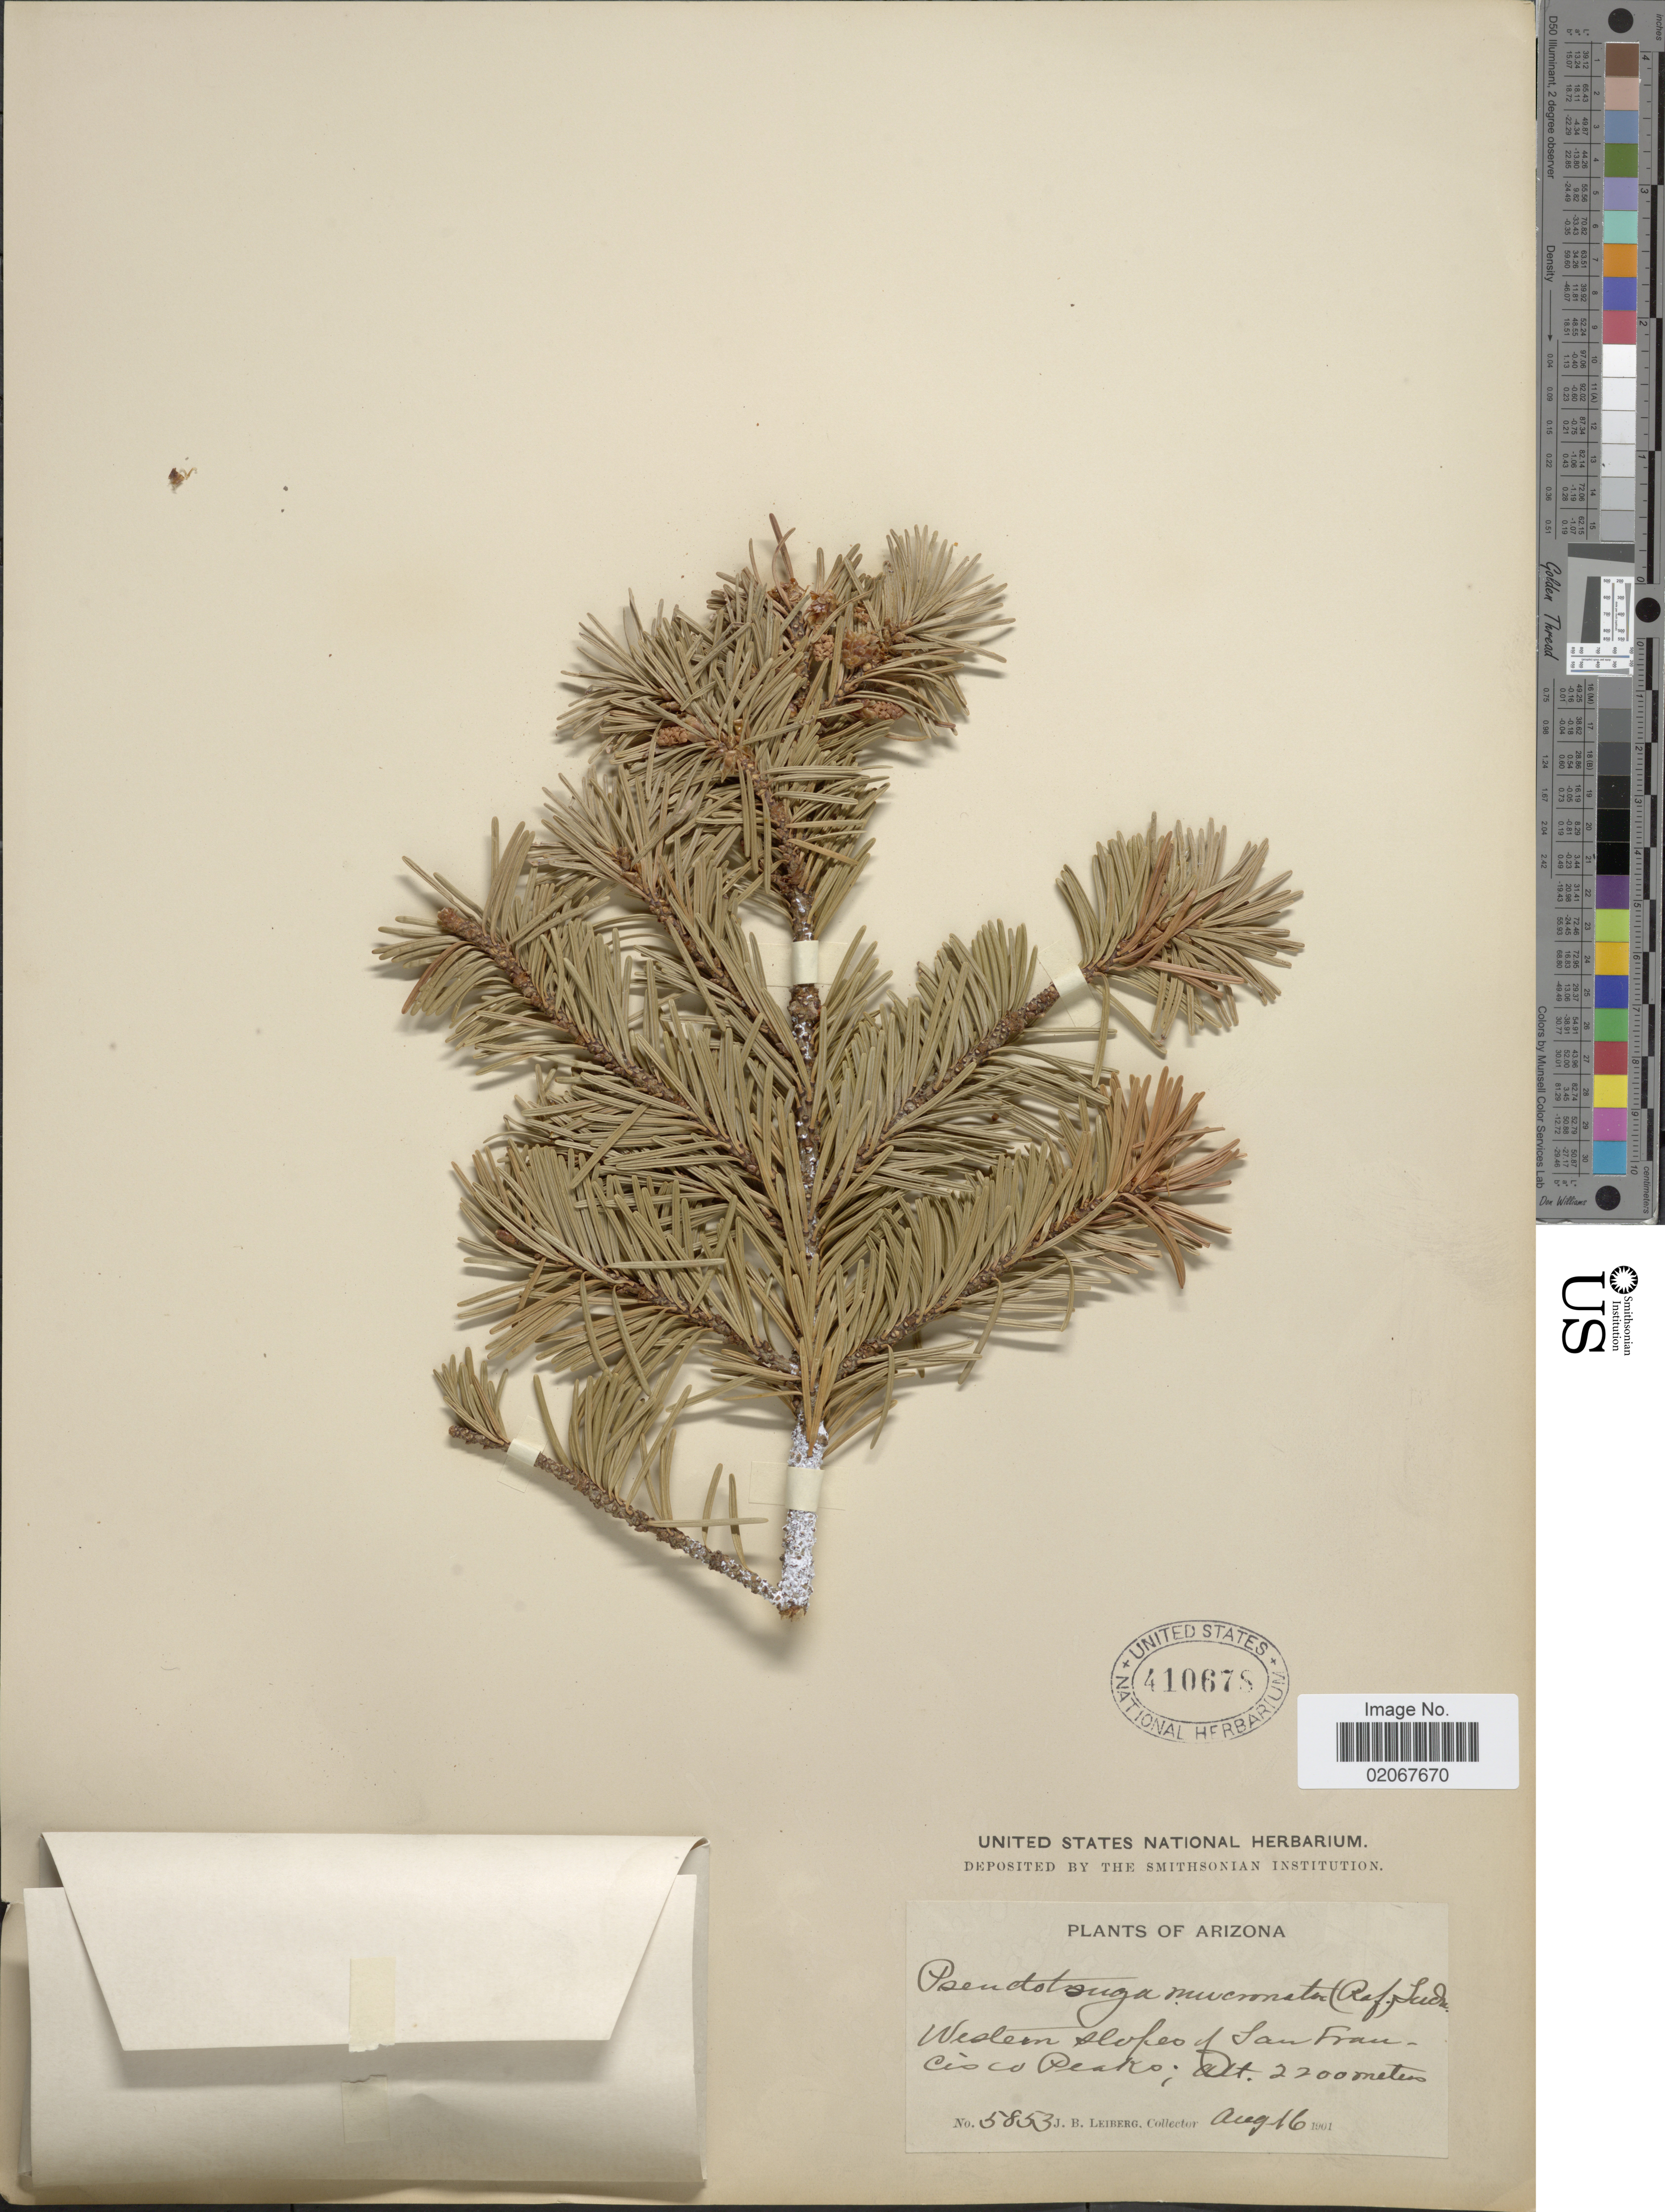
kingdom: Plantae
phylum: Tracheophyta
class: Pinopsida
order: Pinales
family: Pinaceae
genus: Pseudotsuga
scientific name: Pseudotsuga menziesii var. glauca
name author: (Beissn.) Franco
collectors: J. B. Leiberg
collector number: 5853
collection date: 1901-08-16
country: United States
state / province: Arizona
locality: Western slopes of San Francisco Peak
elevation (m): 2200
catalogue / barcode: US 410678